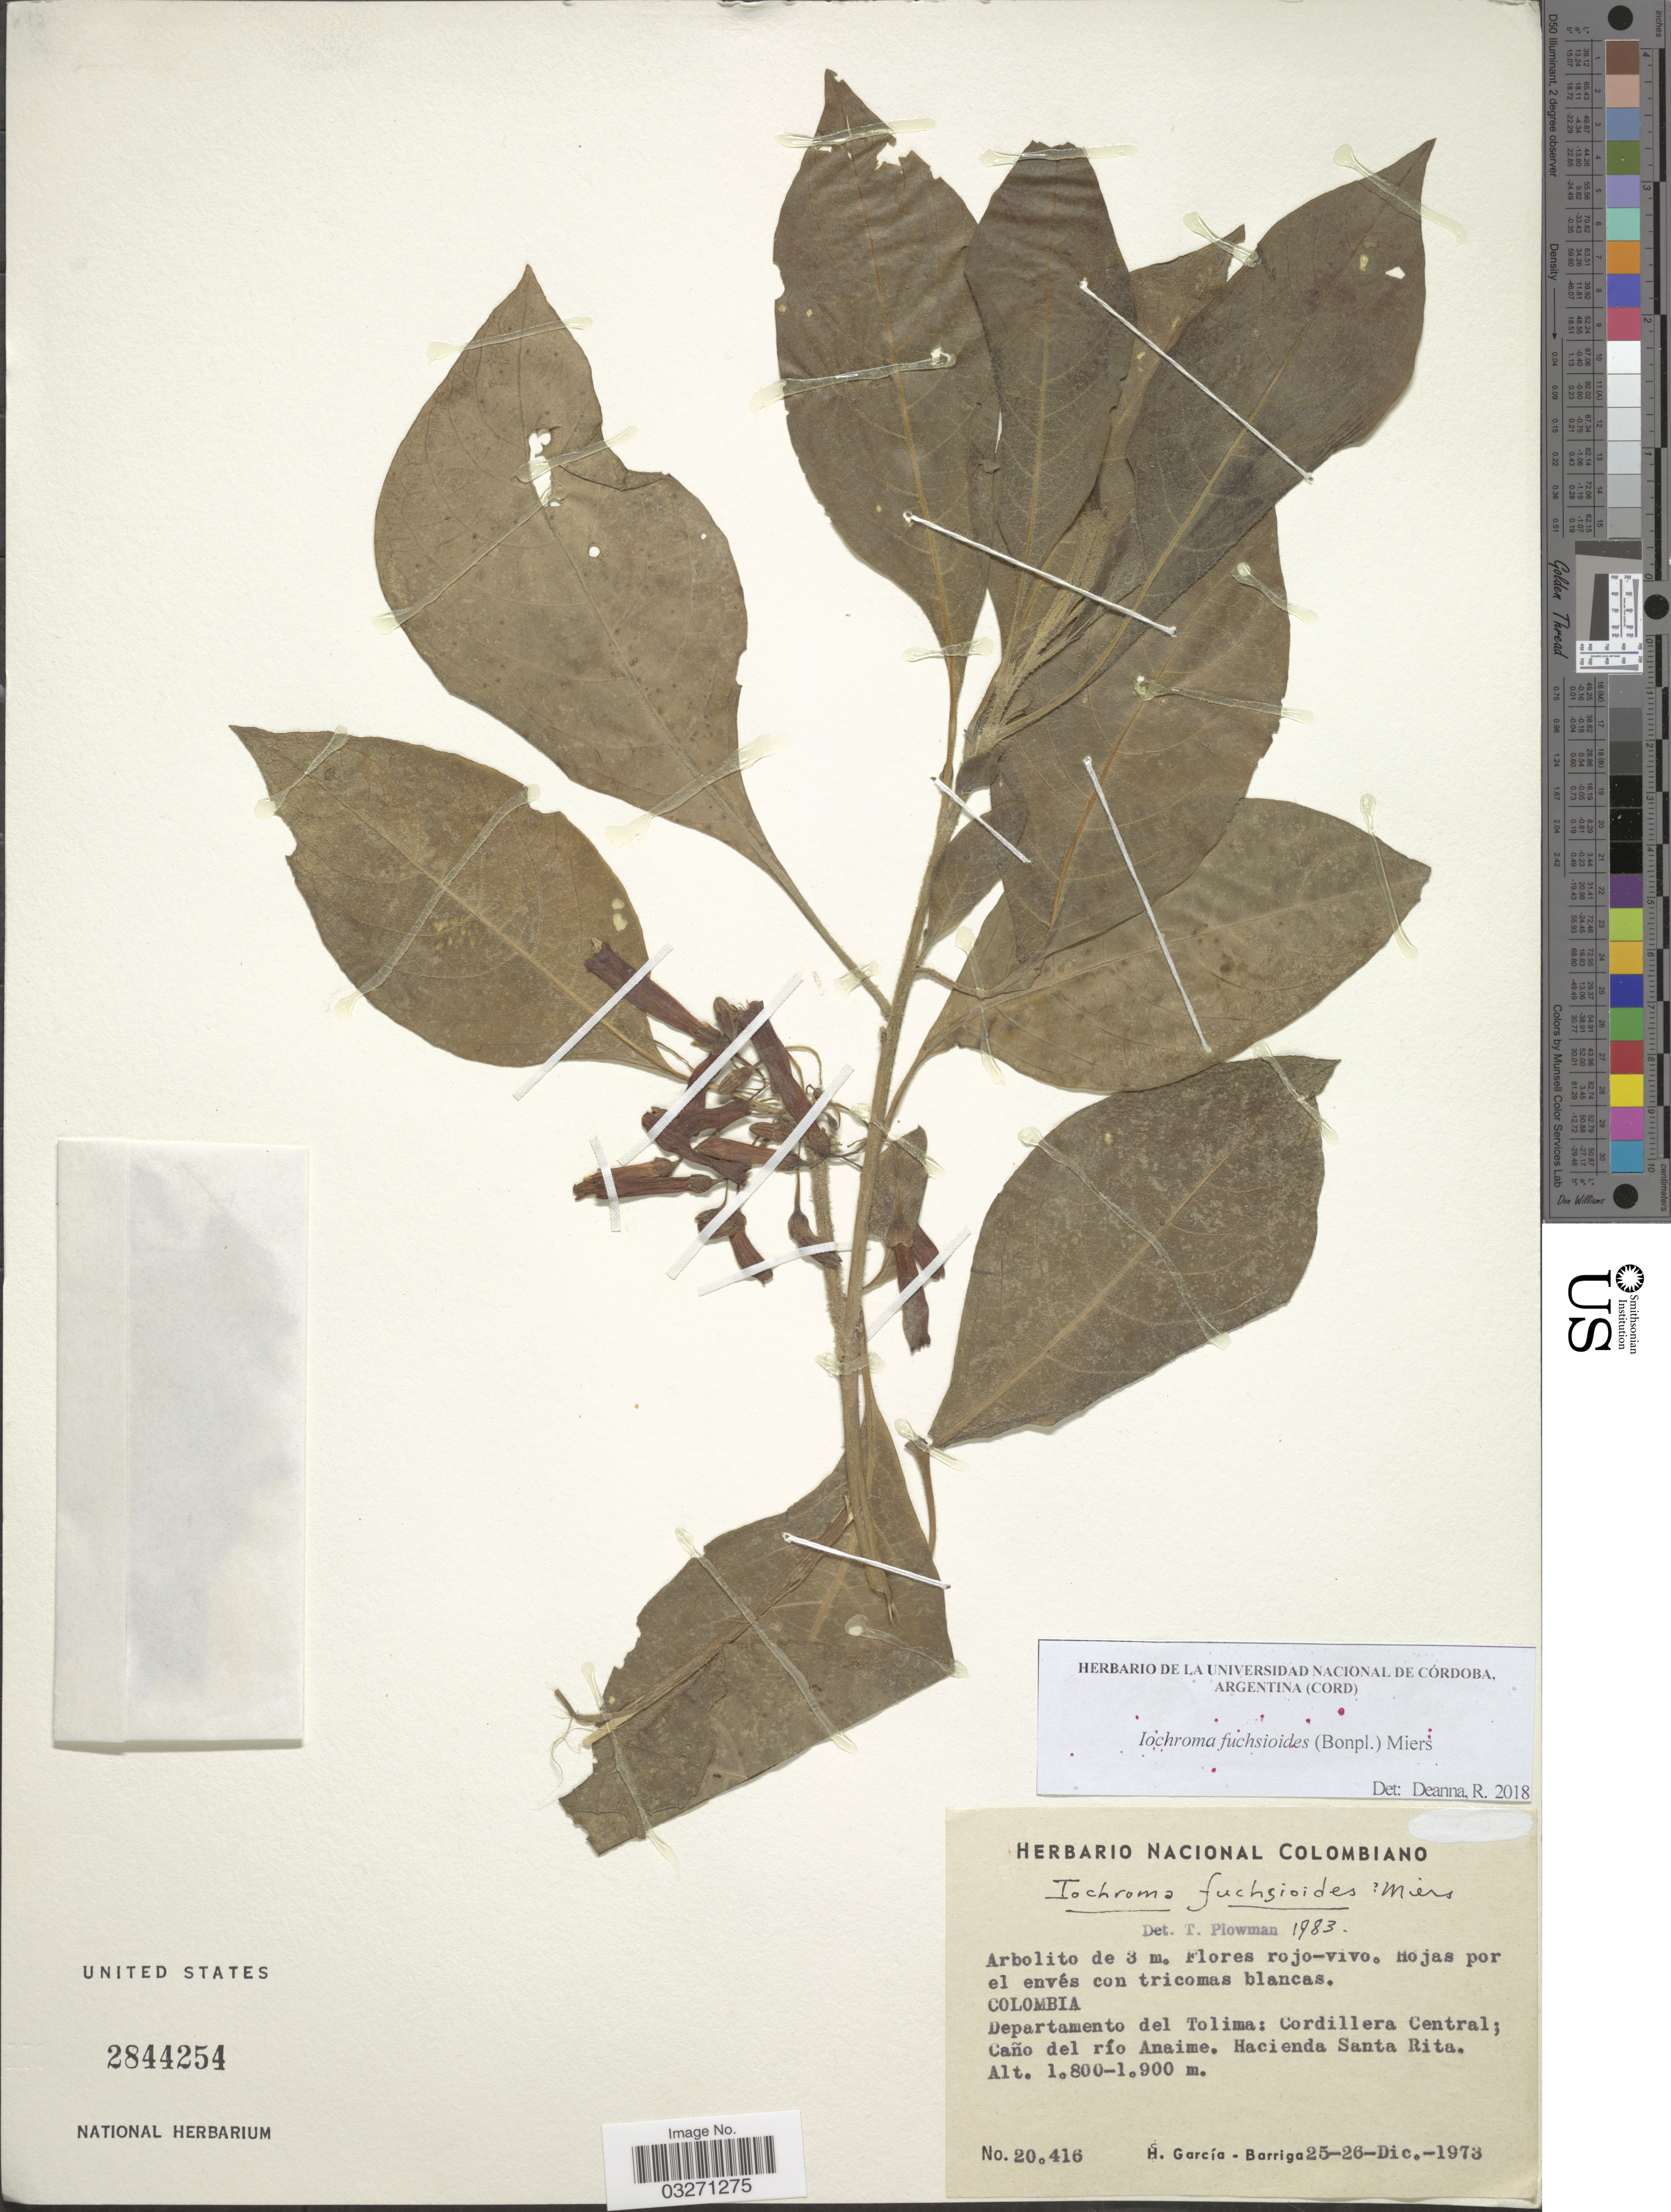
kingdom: Plantae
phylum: Tracheophyta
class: Magnoliopsida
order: Solanales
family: Solanaceae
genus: Iochroma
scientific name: Iochroma fuchsioides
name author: (Bonpl.) Miers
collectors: H. García Barriga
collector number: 20416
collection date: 1973-12-25/1973-12-26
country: Colombia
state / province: Tolima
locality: Departamento del Tolima: Cordillera Central; Caño del río Anaime. Hacienda Santa Rita.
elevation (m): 1800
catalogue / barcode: US 2844254